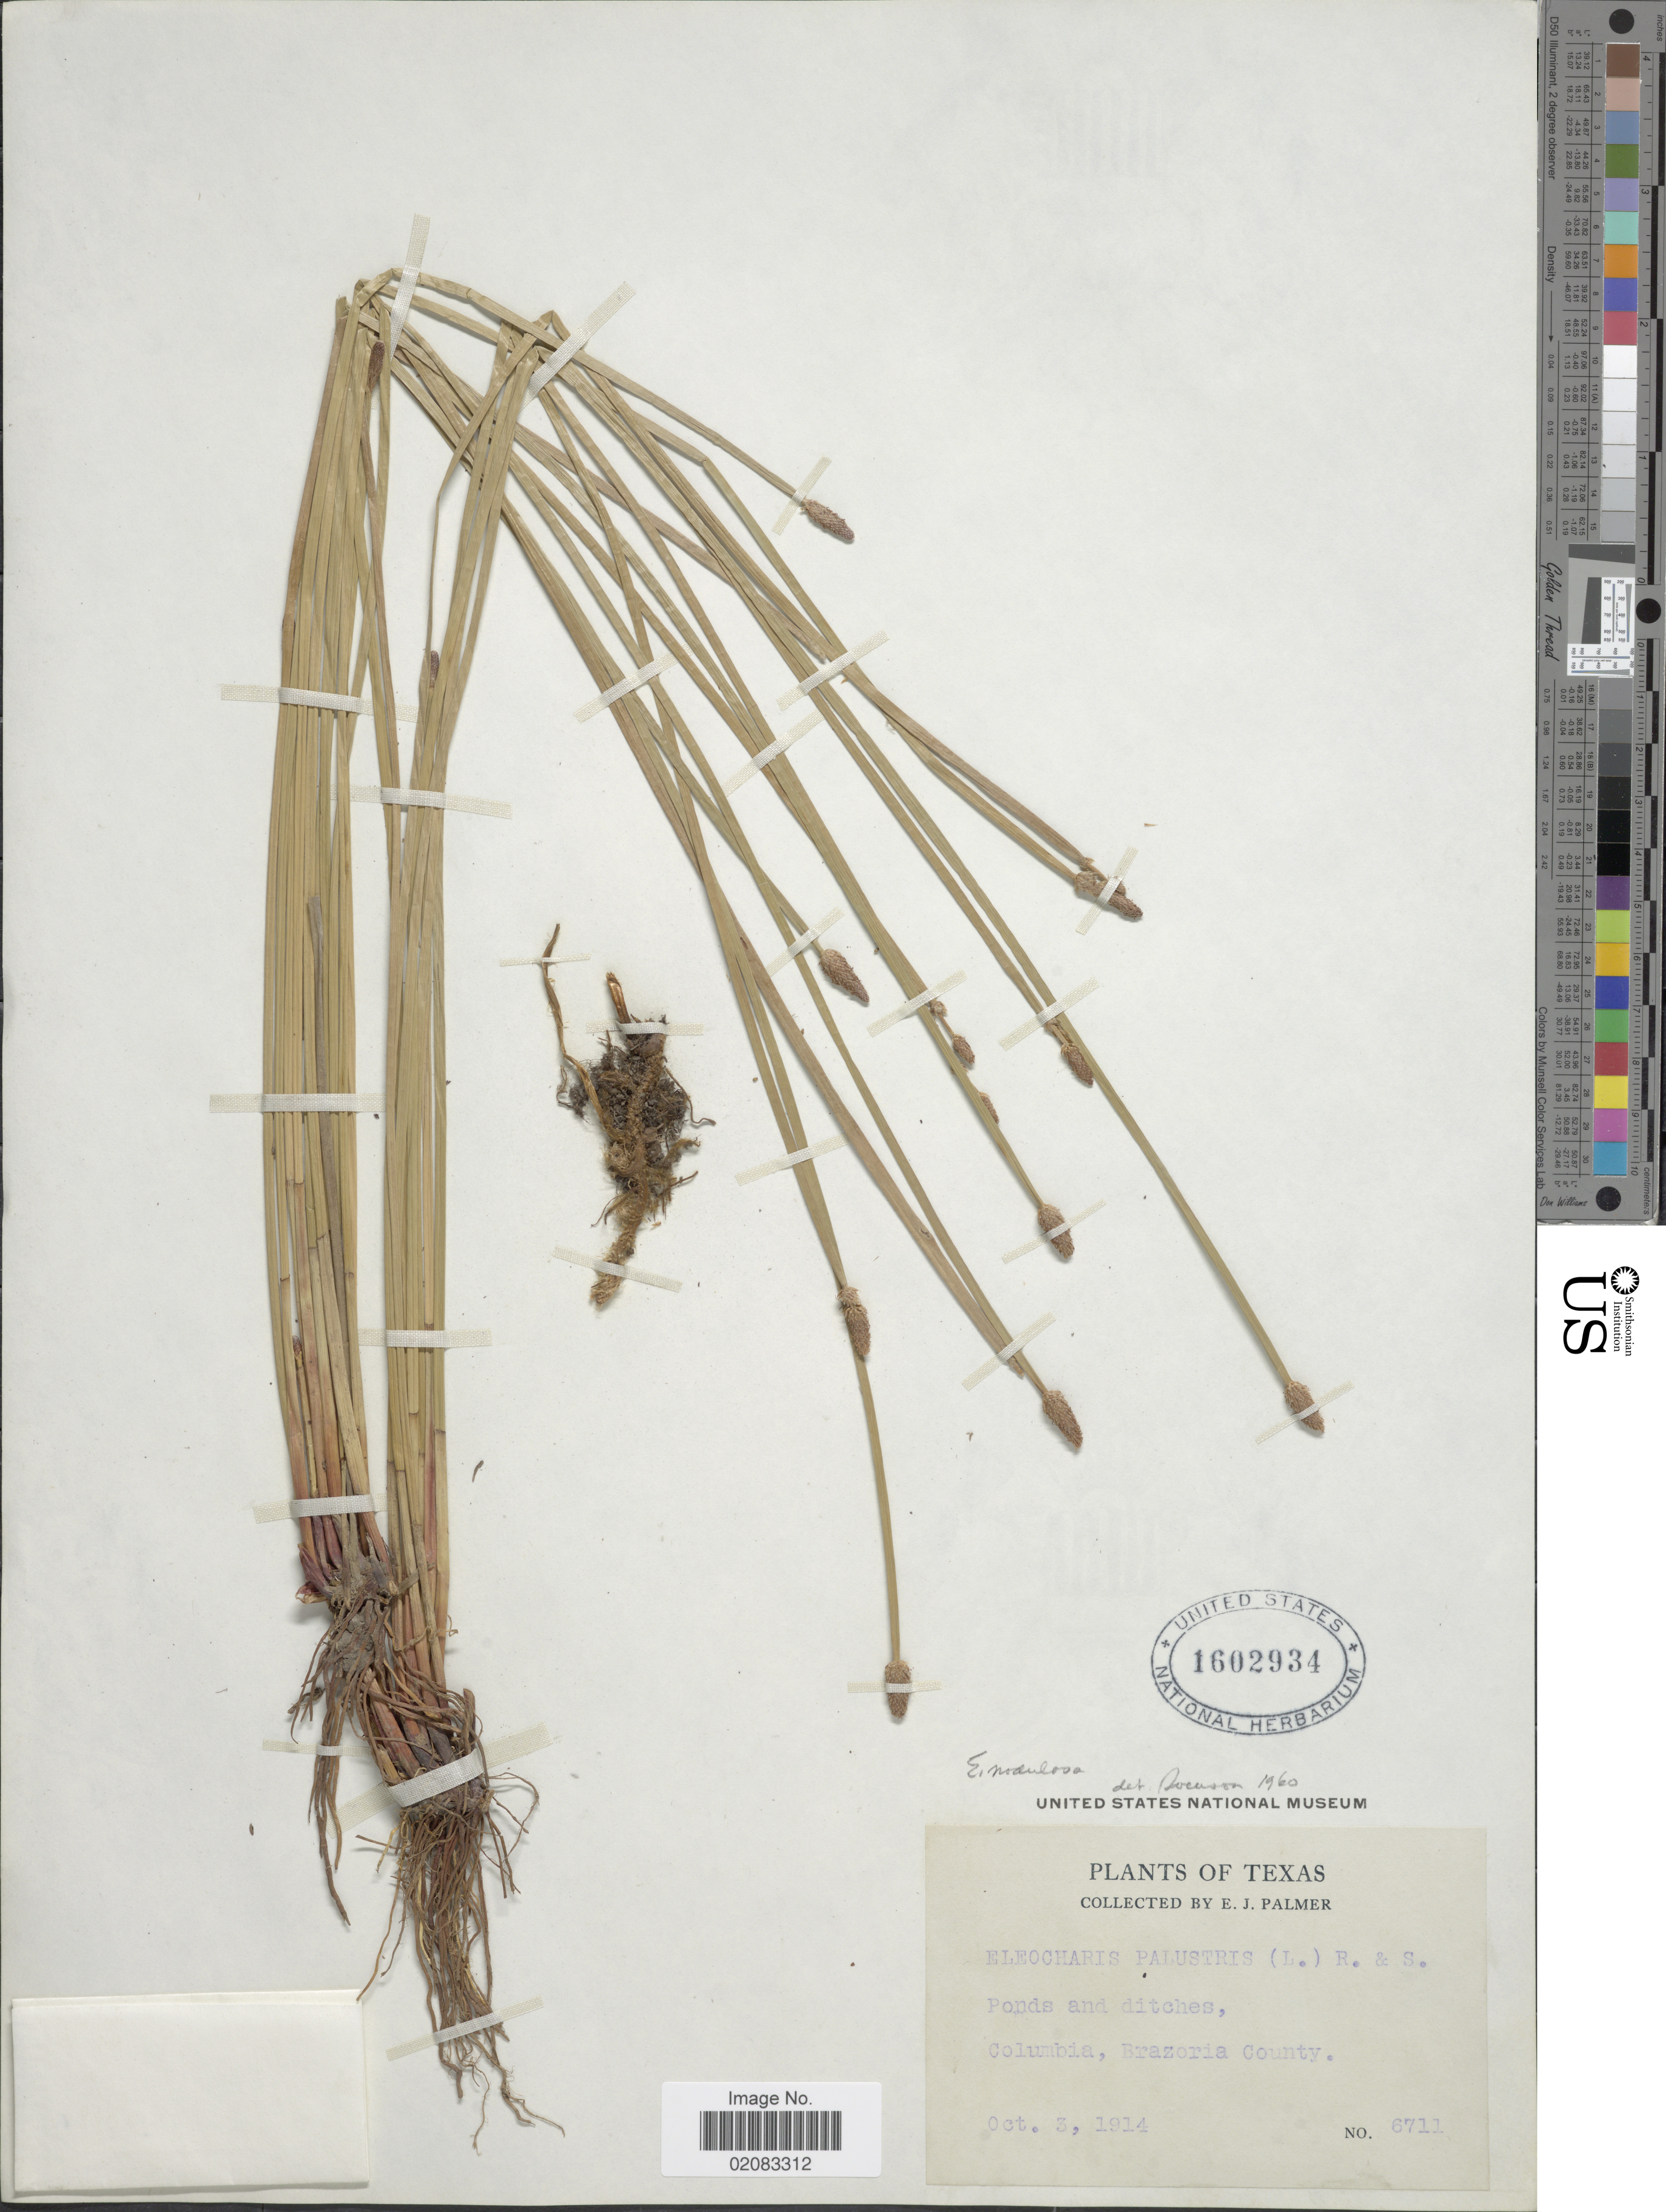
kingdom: Plantae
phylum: Tracheophyta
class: Liliopsida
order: Poales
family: Cyperaceae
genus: Eleocharis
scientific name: Eleocharis montana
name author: (Kunth) Roem. & Schult.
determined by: Strong, Mark T., (BOT), Smithsonian Institution - National Museum of Natural History (UNITED STATES)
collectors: E. J. Palmer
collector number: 6711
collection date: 1914-10-03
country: United States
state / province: Texas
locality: Ponds and ditches, Columbia, Brazoria County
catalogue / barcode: US 1602934